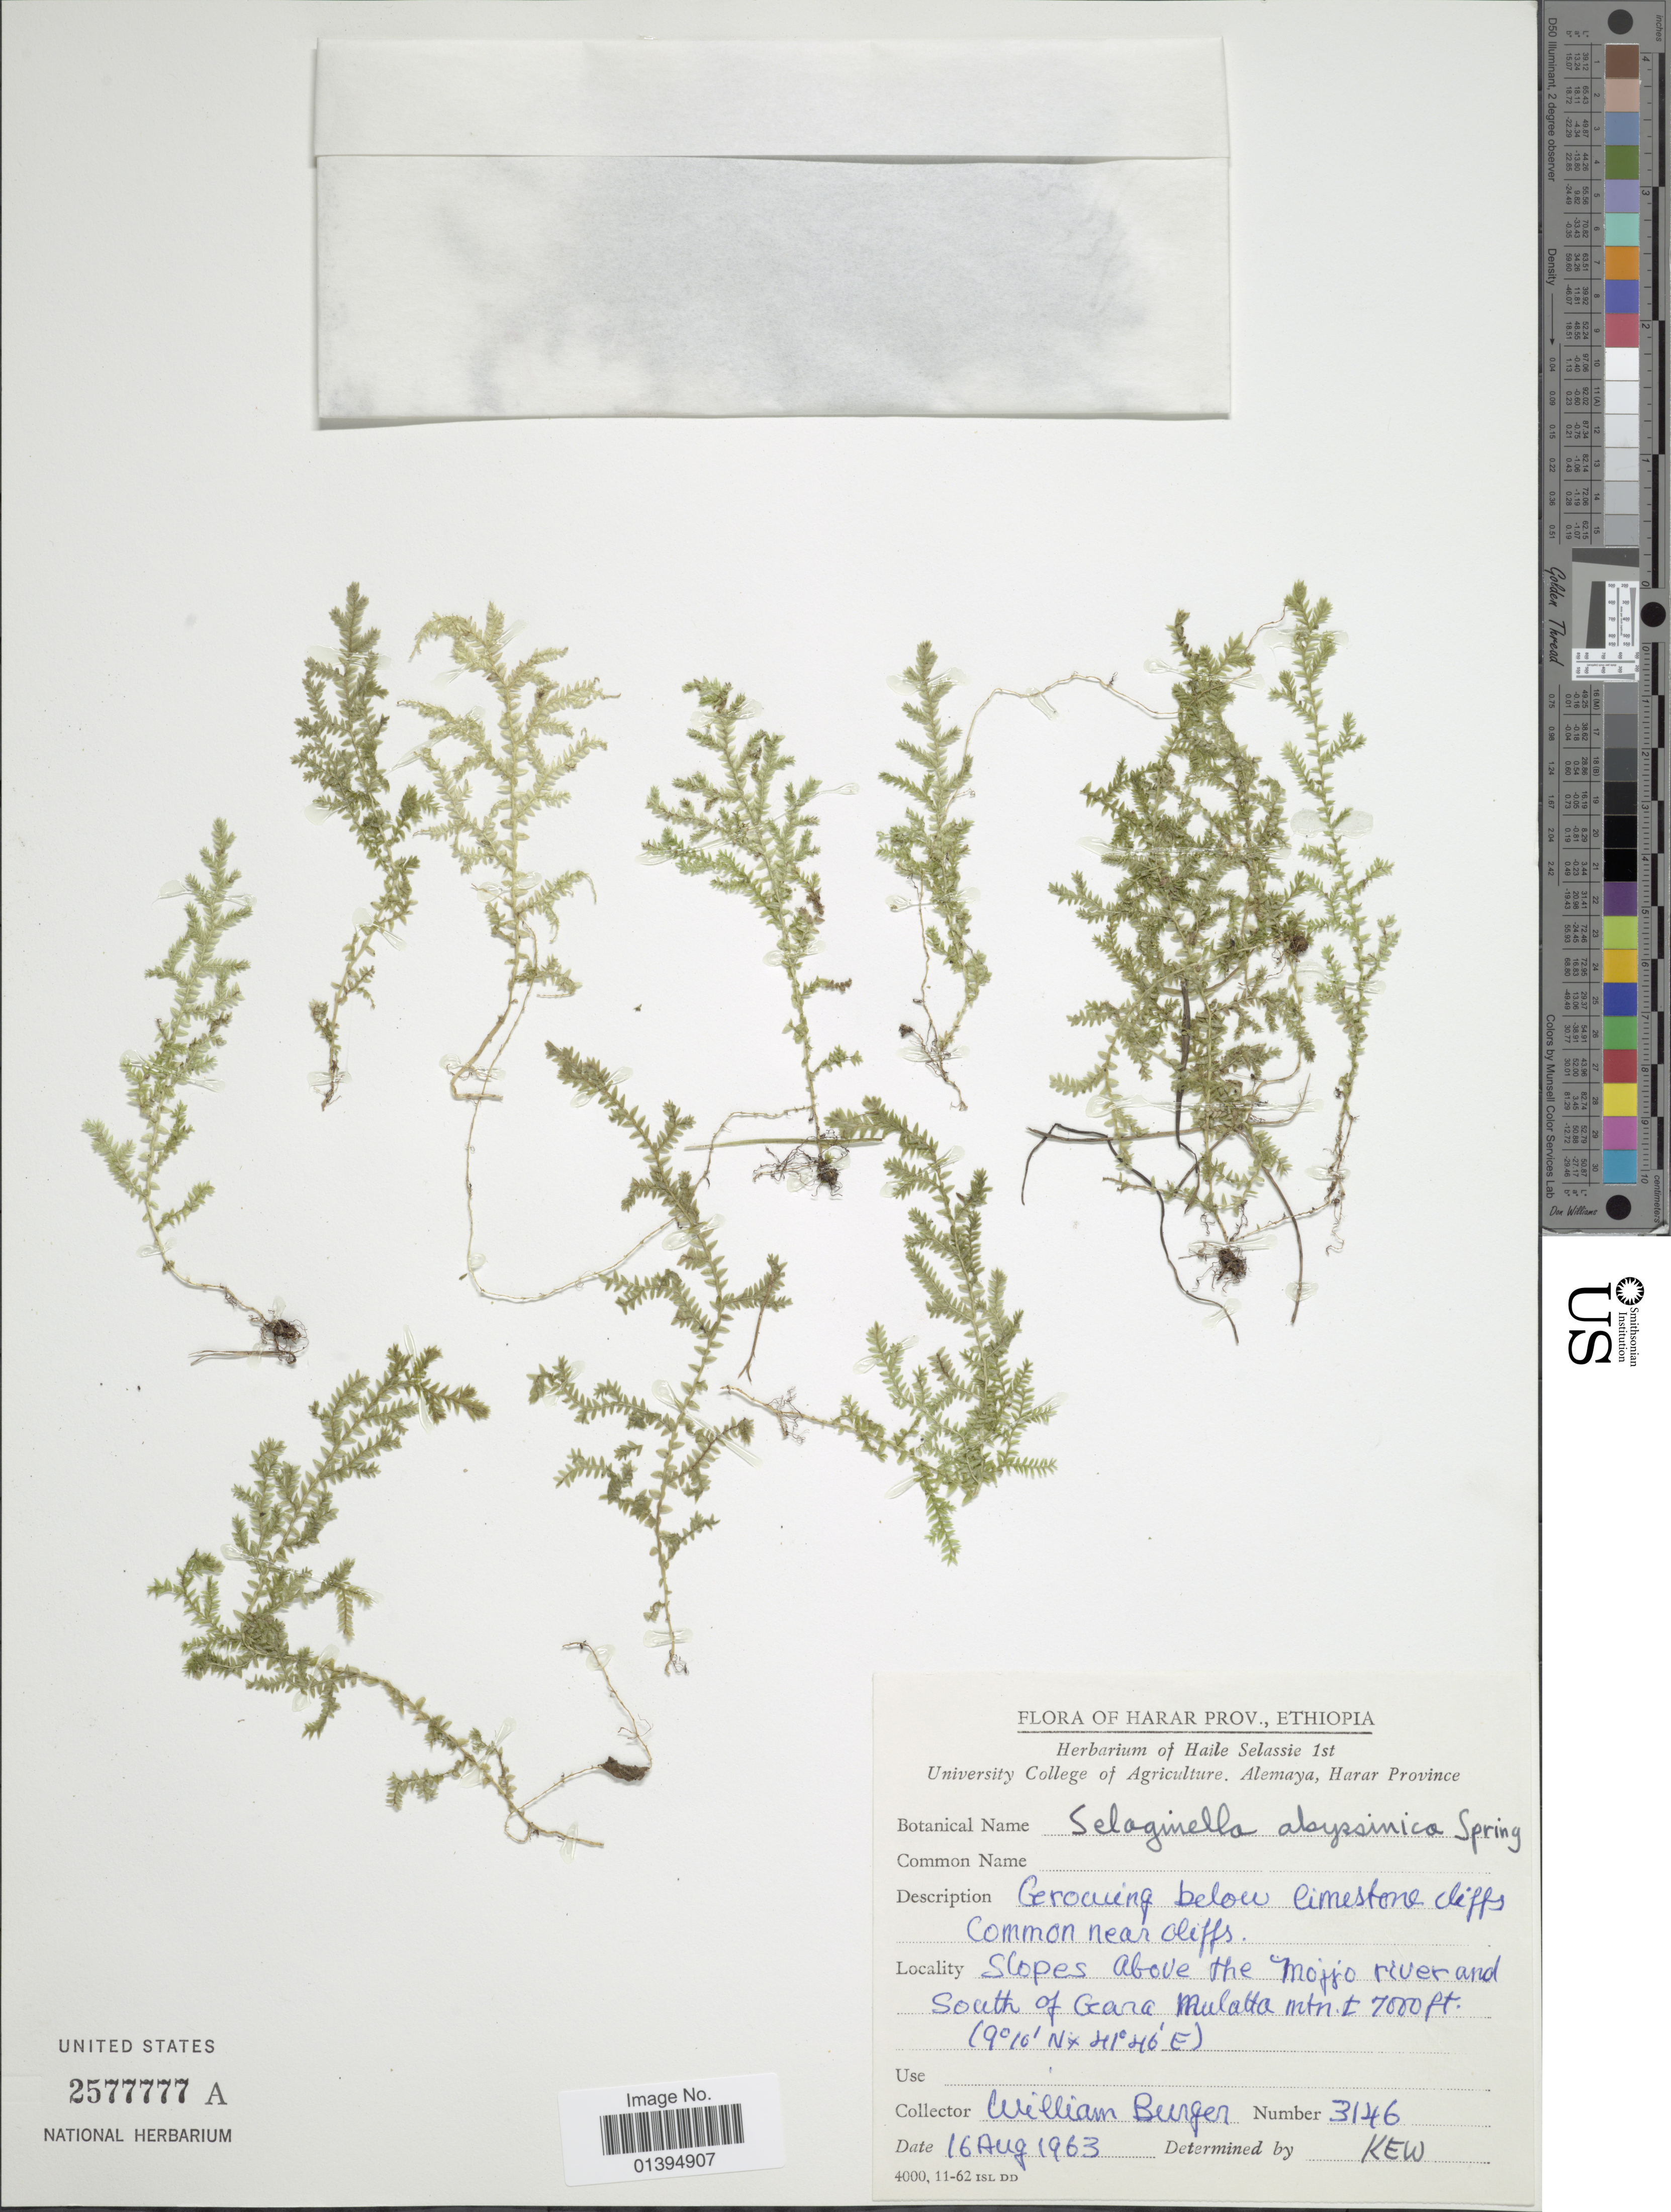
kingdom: Plantae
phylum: Tracheophyta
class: Lycopodiopsida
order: Selaginellales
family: Selaginellaceae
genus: Selaginella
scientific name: Selaginella abyssinica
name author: Spring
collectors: W. Burger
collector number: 3146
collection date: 1963-08-16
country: Ethiopia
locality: Harar Prov., slopes above the Mojjo river and South of Gara Mulatta mtn.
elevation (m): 2134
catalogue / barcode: US 2577777A